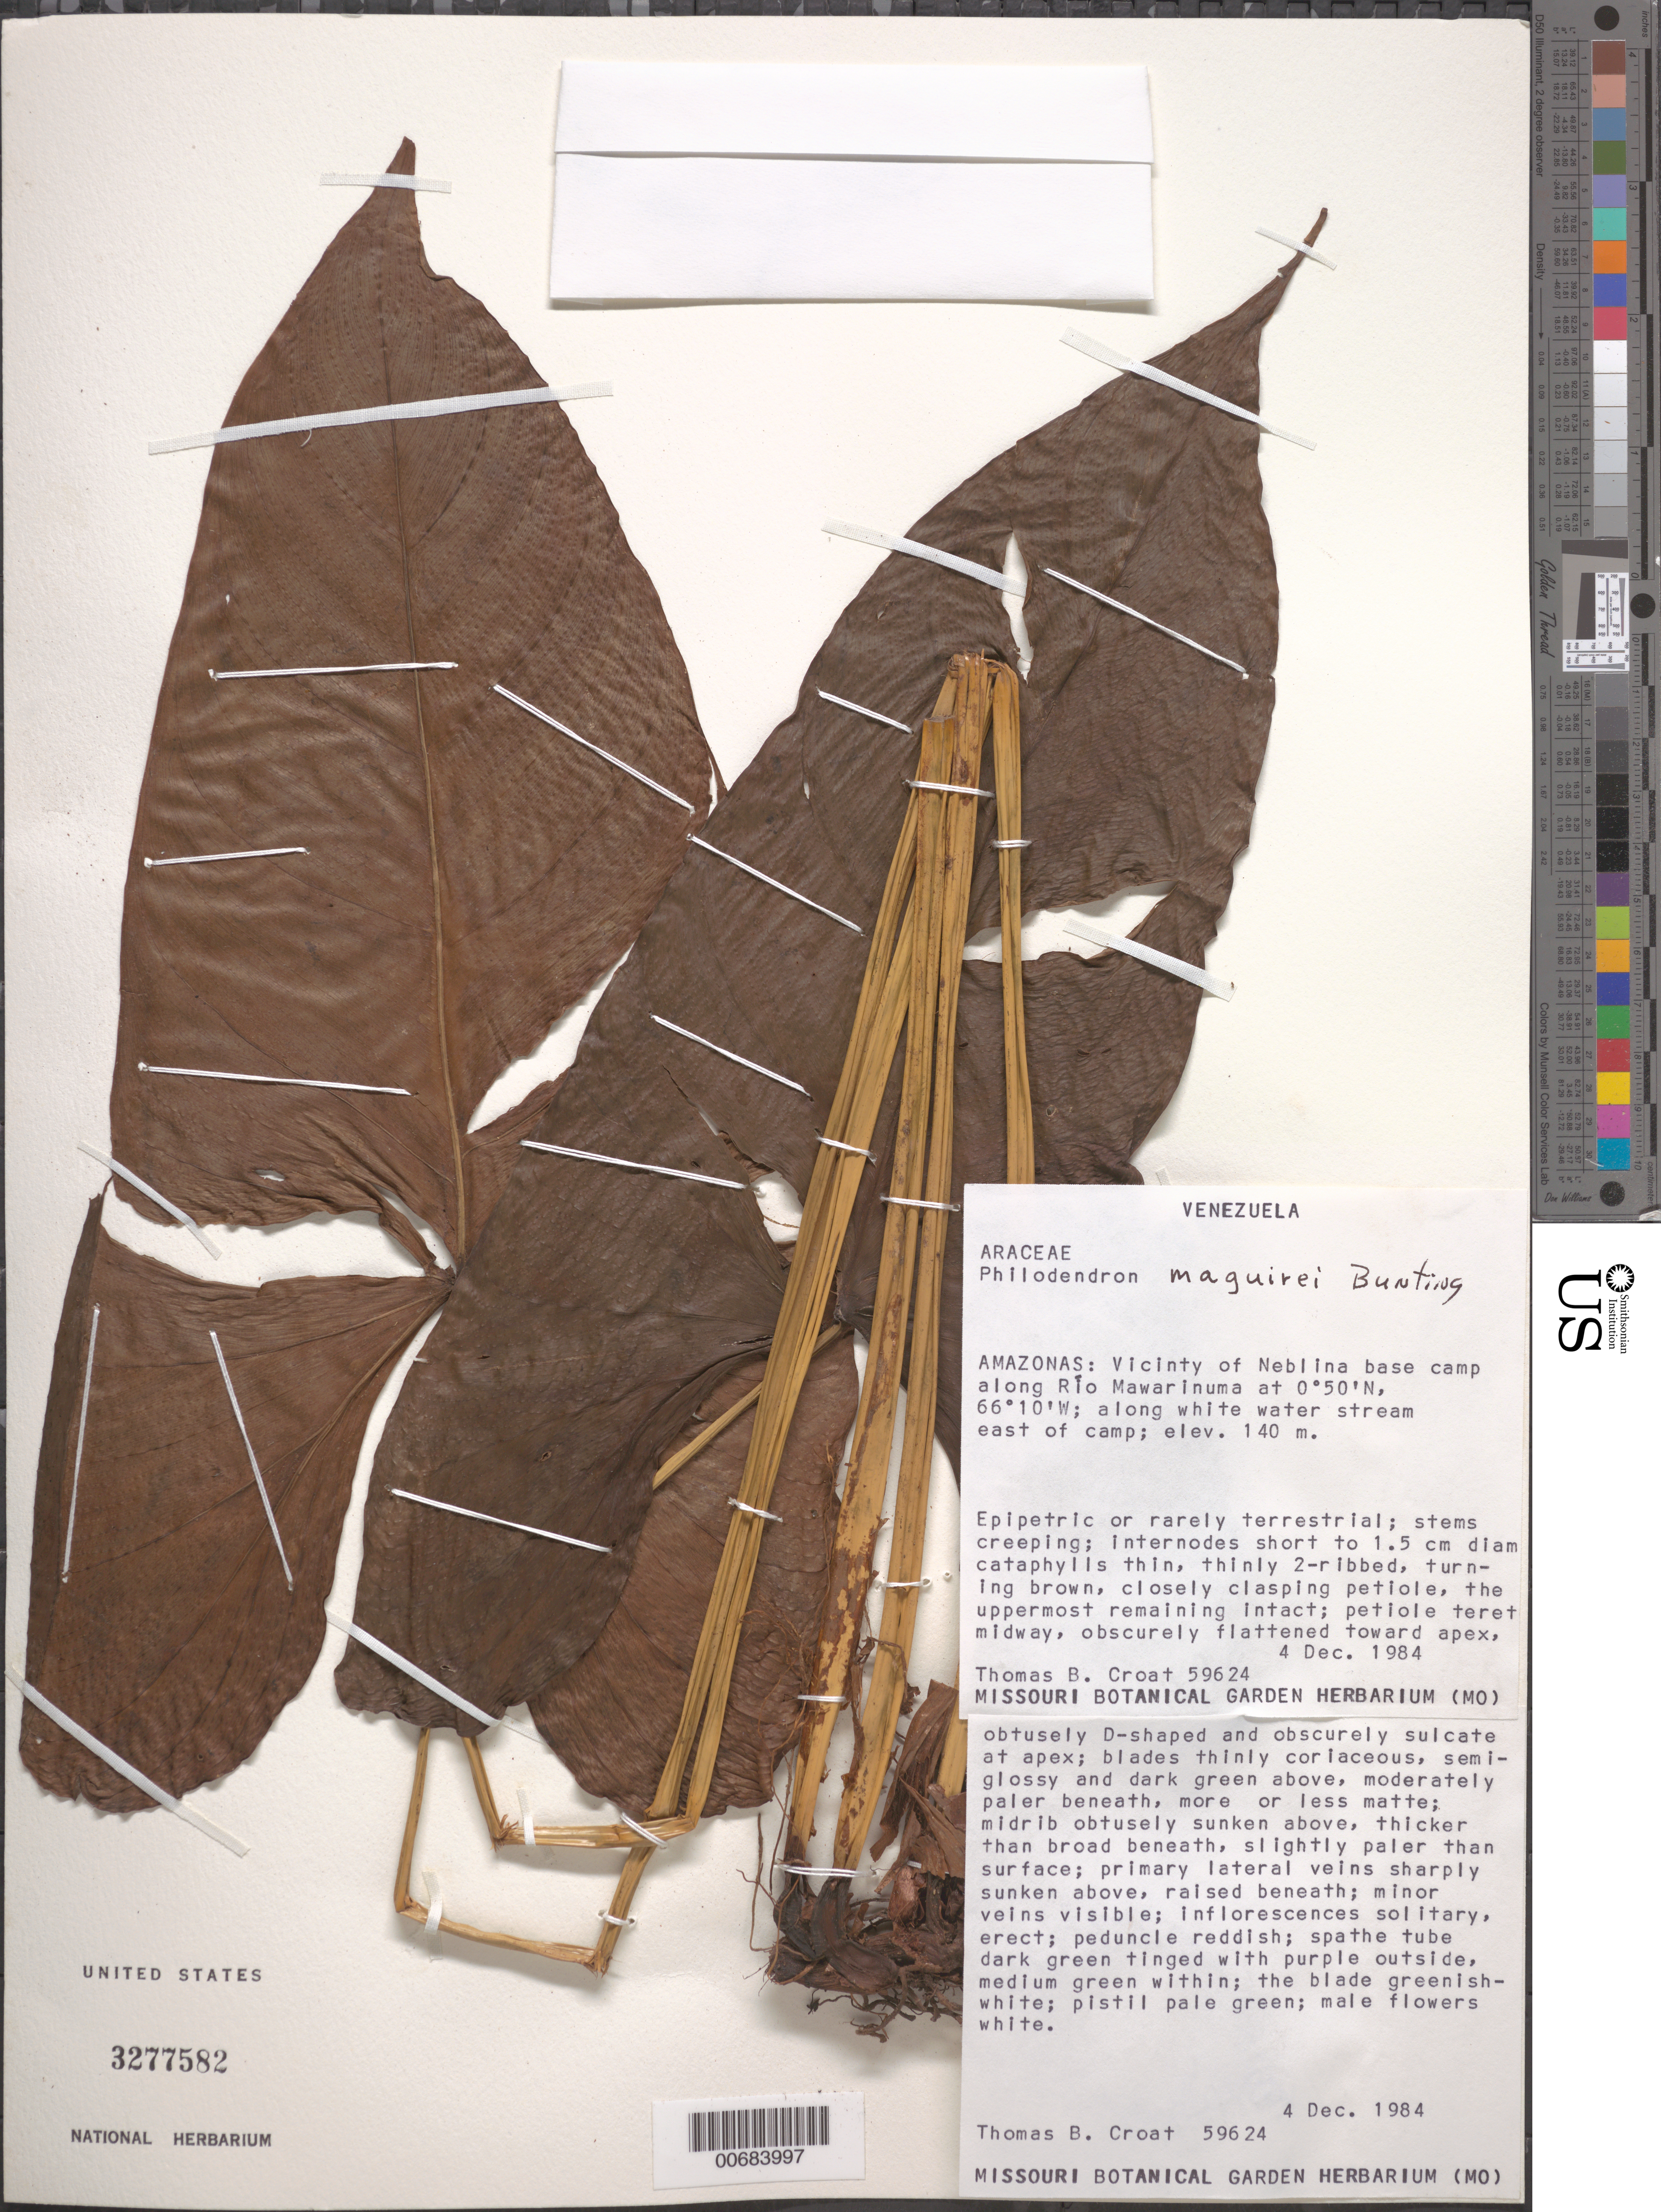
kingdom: Plantae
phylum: Tracheophyta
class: Liliopsida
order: Alismatales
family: Araceae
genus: Philodendron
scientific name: Philodendron maguirei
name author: G.S. Bunting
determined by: Croat, Thomas B., Missouri Botanical Garden (MO)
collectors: T. B. Croat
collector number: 59624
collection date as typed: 4-Dec-84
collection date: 1984-12-04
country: Venezuela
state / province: Amazonas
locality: Cerro Neblina Base Camp, along Río Mawarinuma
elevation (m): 140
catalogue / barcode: US 3277582